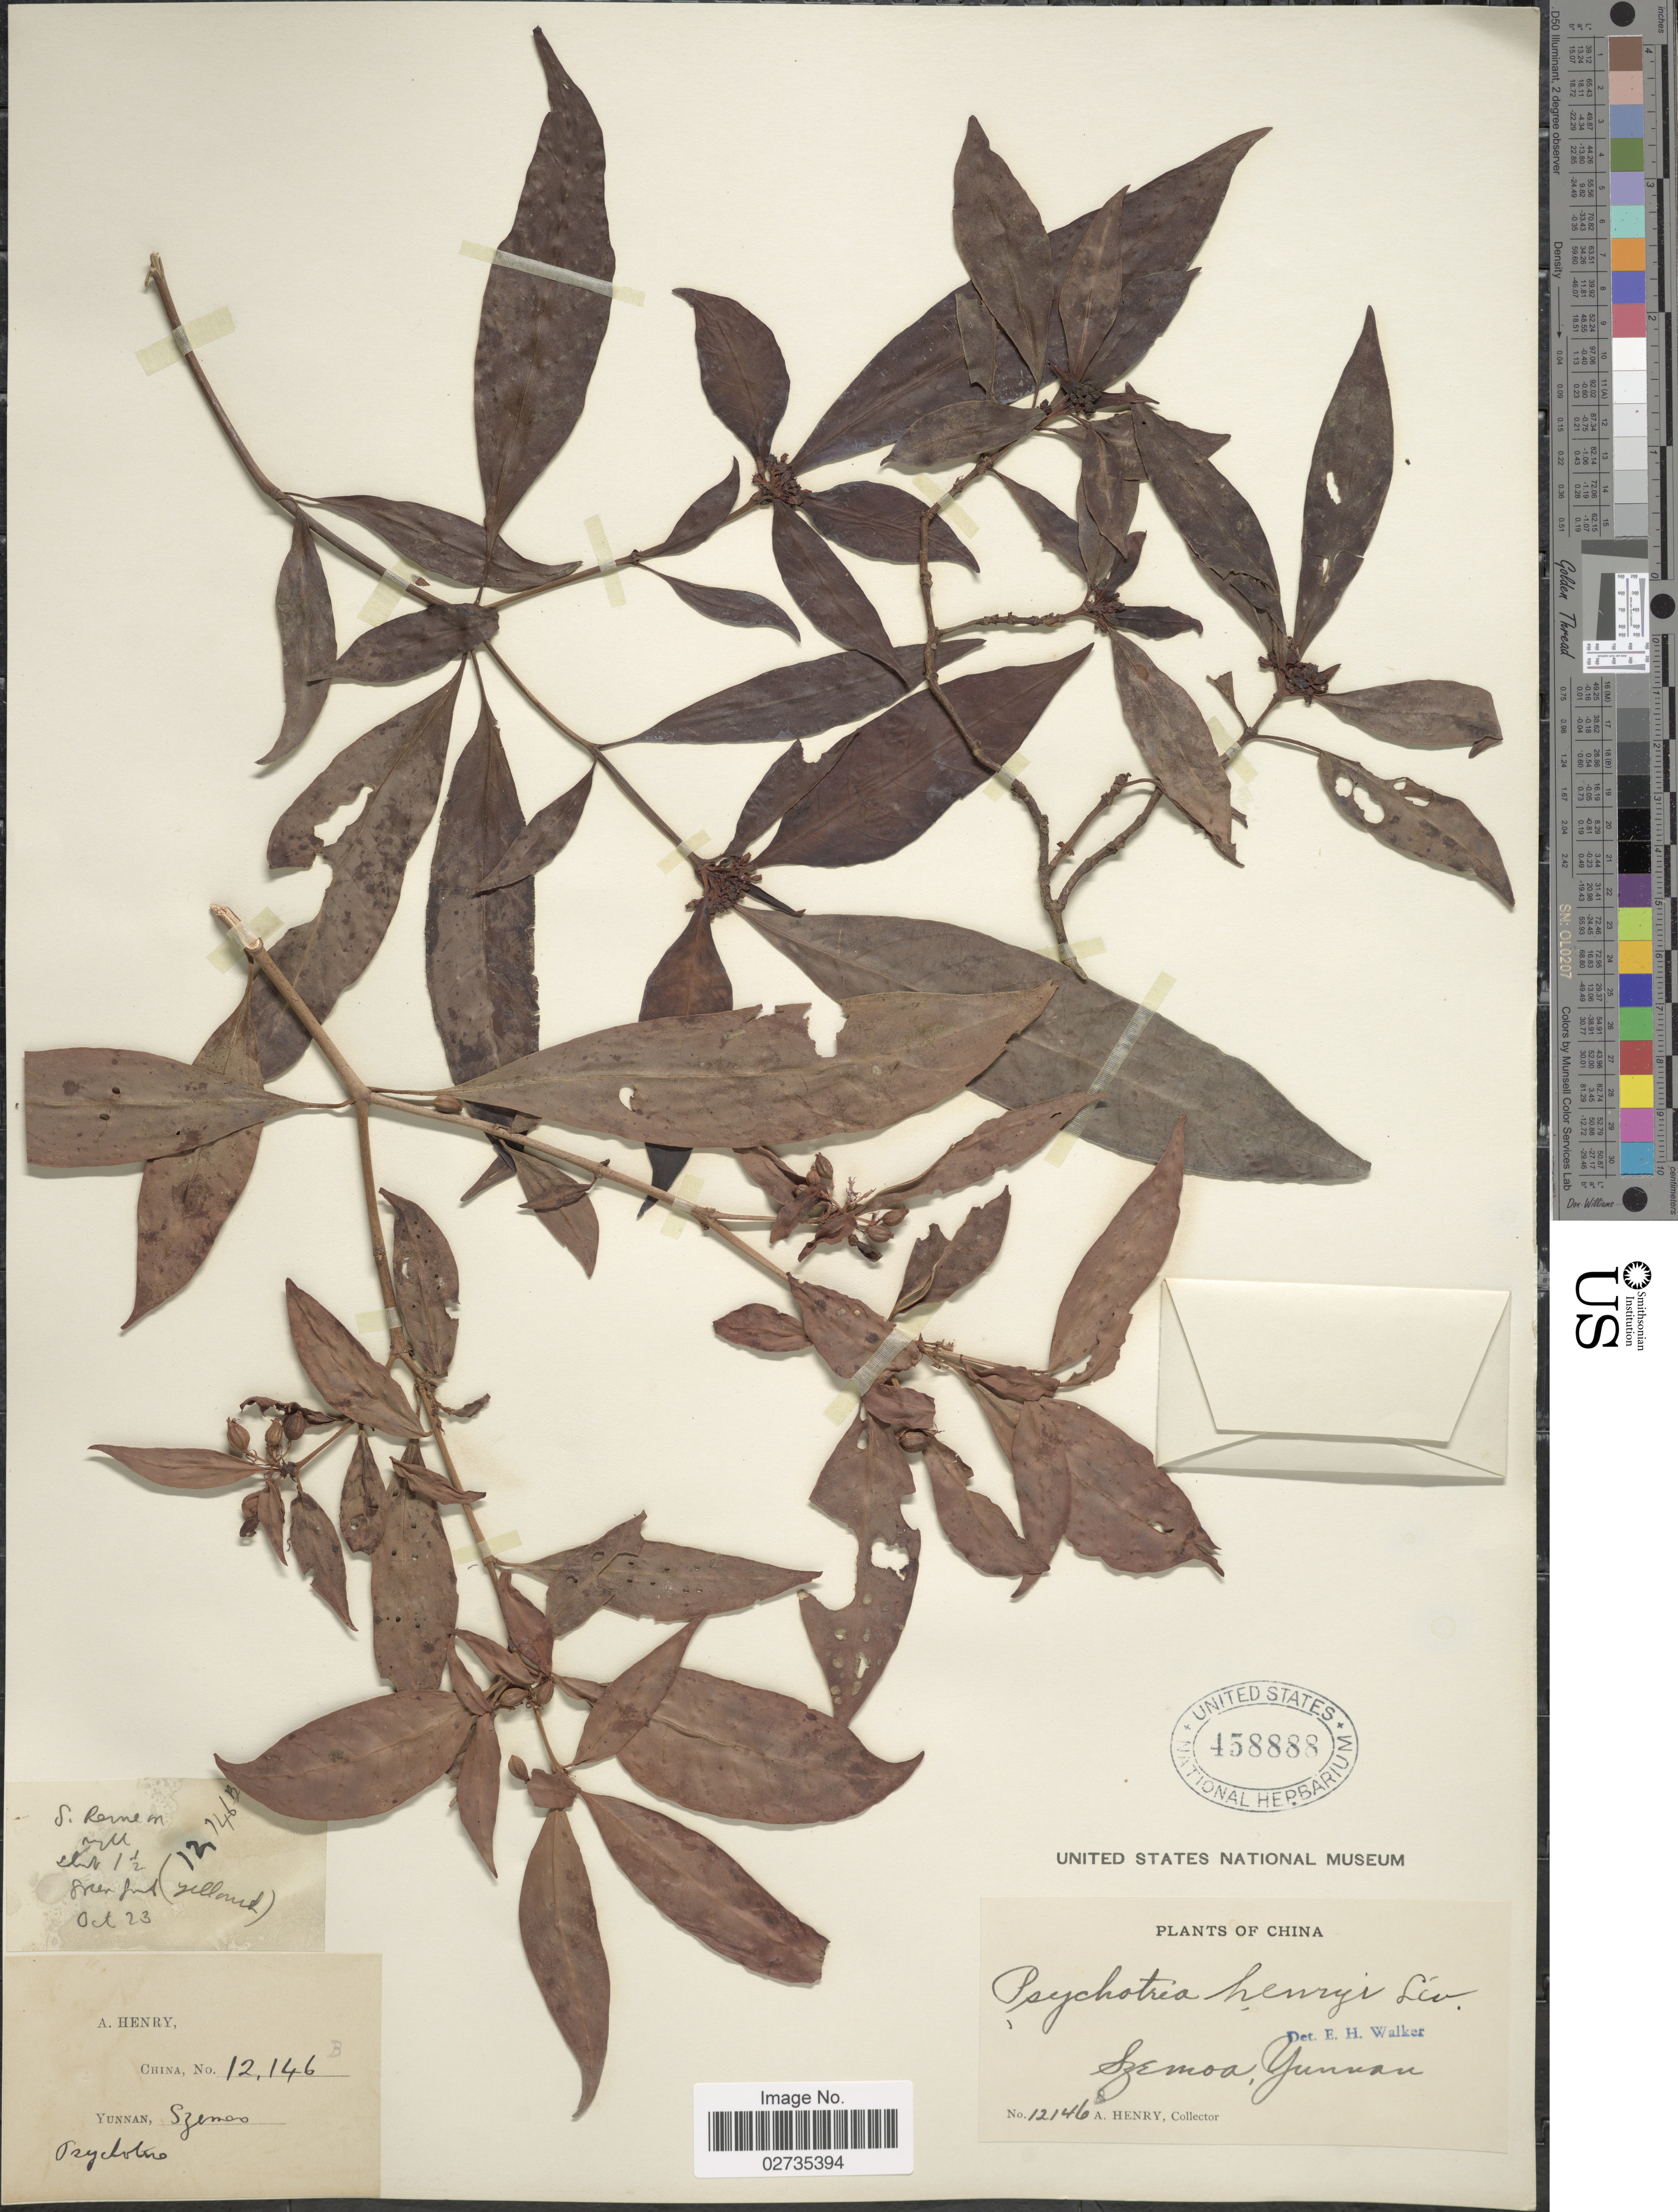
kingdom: Plantae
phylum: Tracheophyta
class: Magnoliopsida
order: Gentianales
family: Rubiaceae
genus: Psychotria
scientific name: Psychotria henryi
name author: H. Lév.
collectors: A. Henry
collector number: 12146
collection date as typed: Transcribed d/m/y: /10/23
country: China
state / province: Yunnan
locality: Szemoa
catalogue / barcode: US 458888